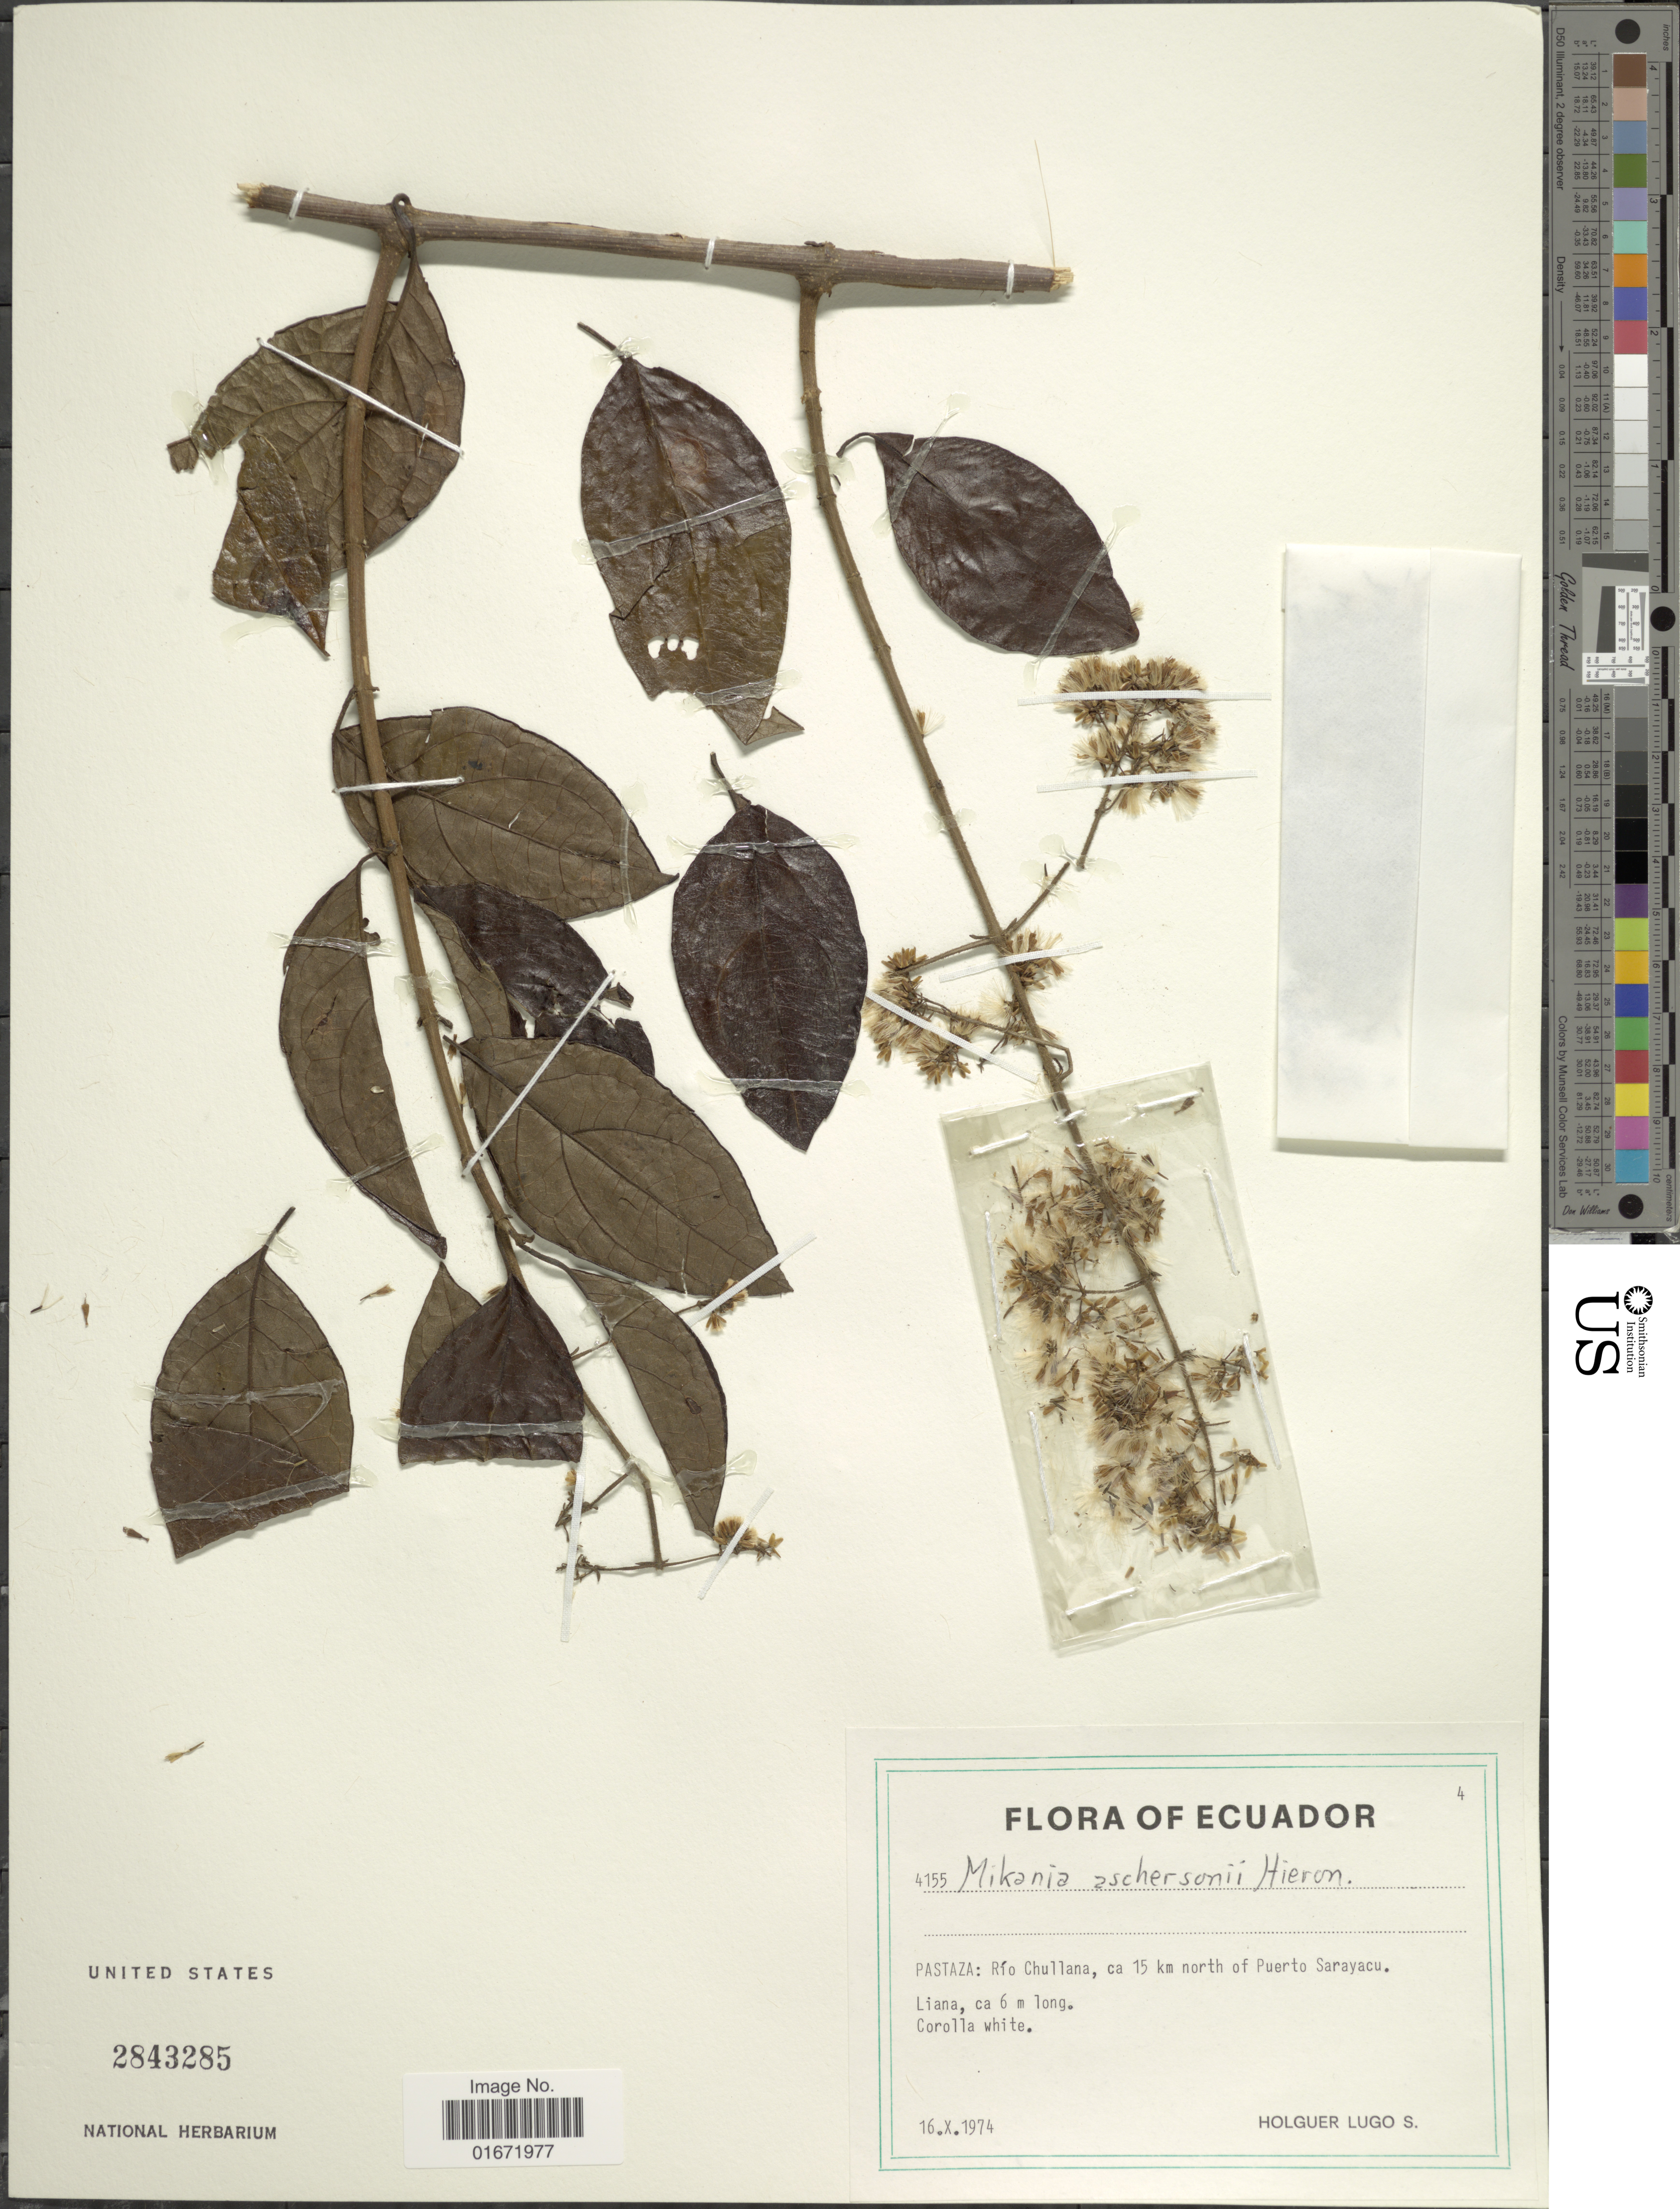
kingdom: Plantae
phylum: Tracheophyta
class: Magnoliopsida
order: Asterales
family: Asteraceae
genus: Mikania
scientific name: Mikania nigropunctulata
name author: Hieron.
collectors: H. Lugo S.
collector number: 4155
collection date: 1974-10-16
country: Ecuador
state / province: Pastaza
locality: Pastaza: Río Chullana, ca 15 km north of Puerto Sarayacu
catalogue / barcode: US 2843285